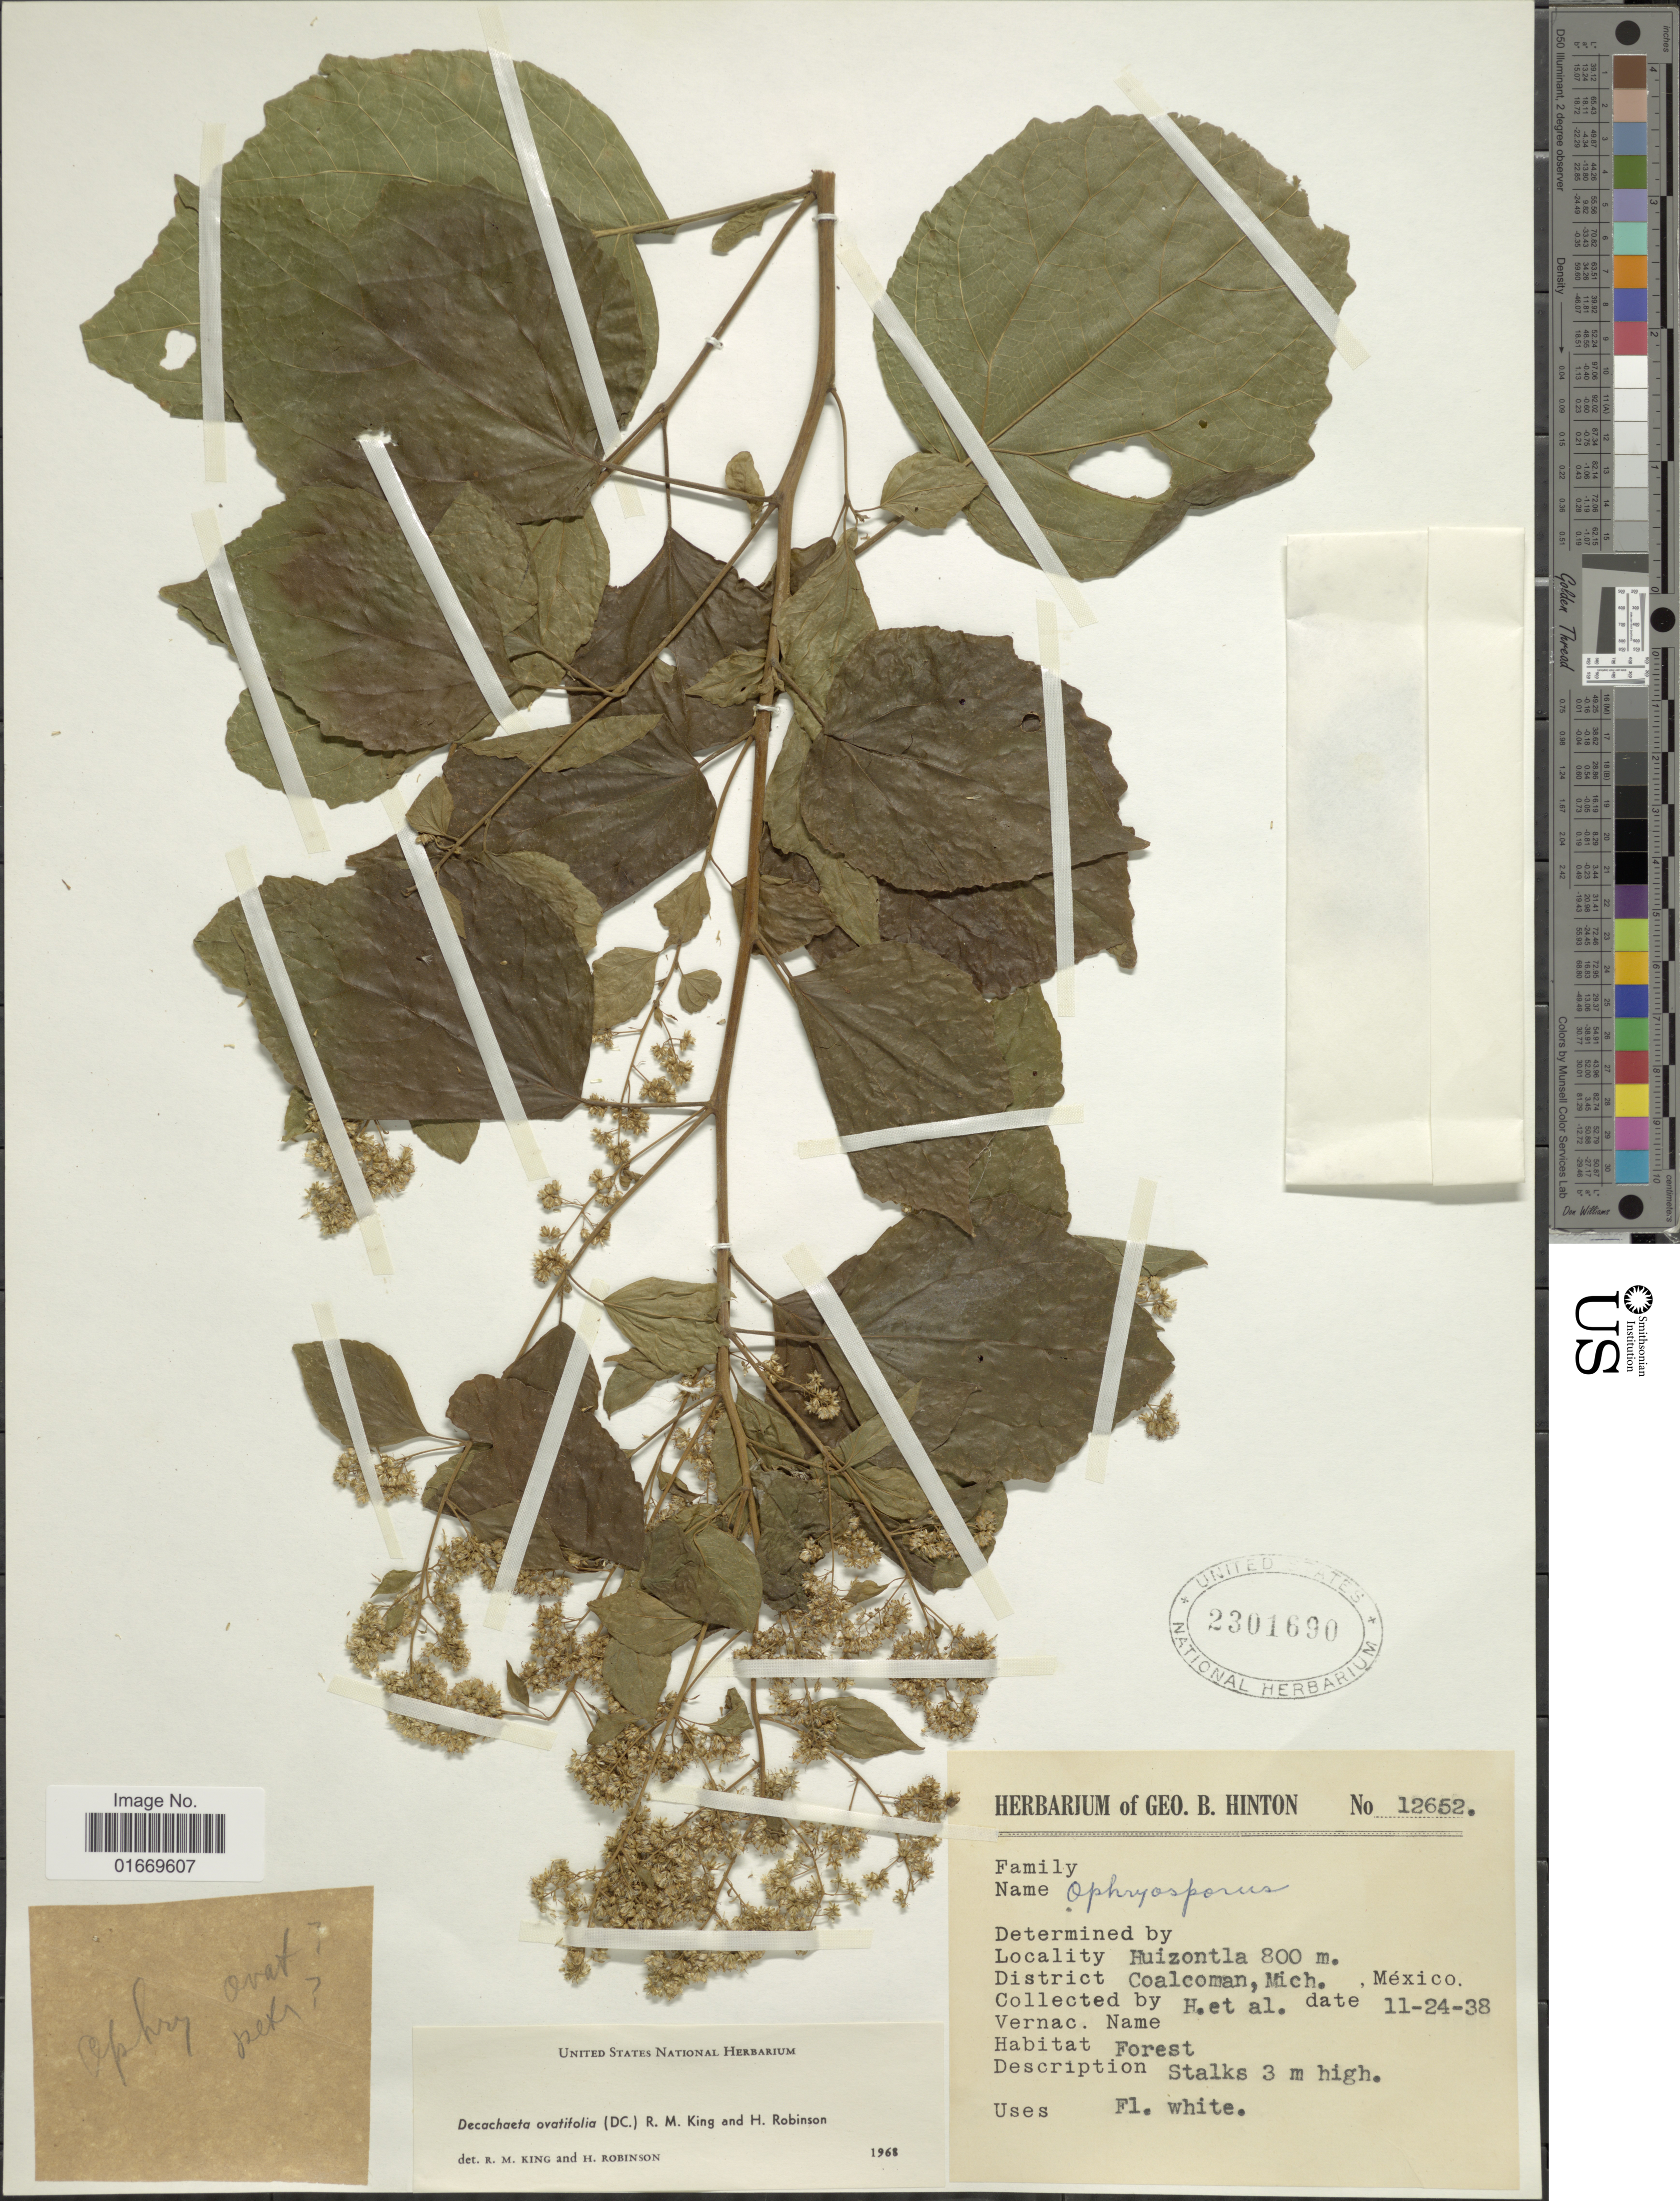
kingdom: Plantae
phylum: Tracheophyta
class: Magnoliopsida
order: Asterales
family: Asteraceae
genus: Decachaeta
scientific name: Decachaeta ovatifolia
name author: (DC.) R.M. King & H. Rob.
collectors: G. B. Hinton & et al.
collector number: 12652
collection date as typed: Transcribed d/m/y: 24/11/38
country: Mexico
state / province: Michoacán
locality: Huizontla Coalcoman, Mich.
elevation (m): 800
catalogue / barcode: US 2301690